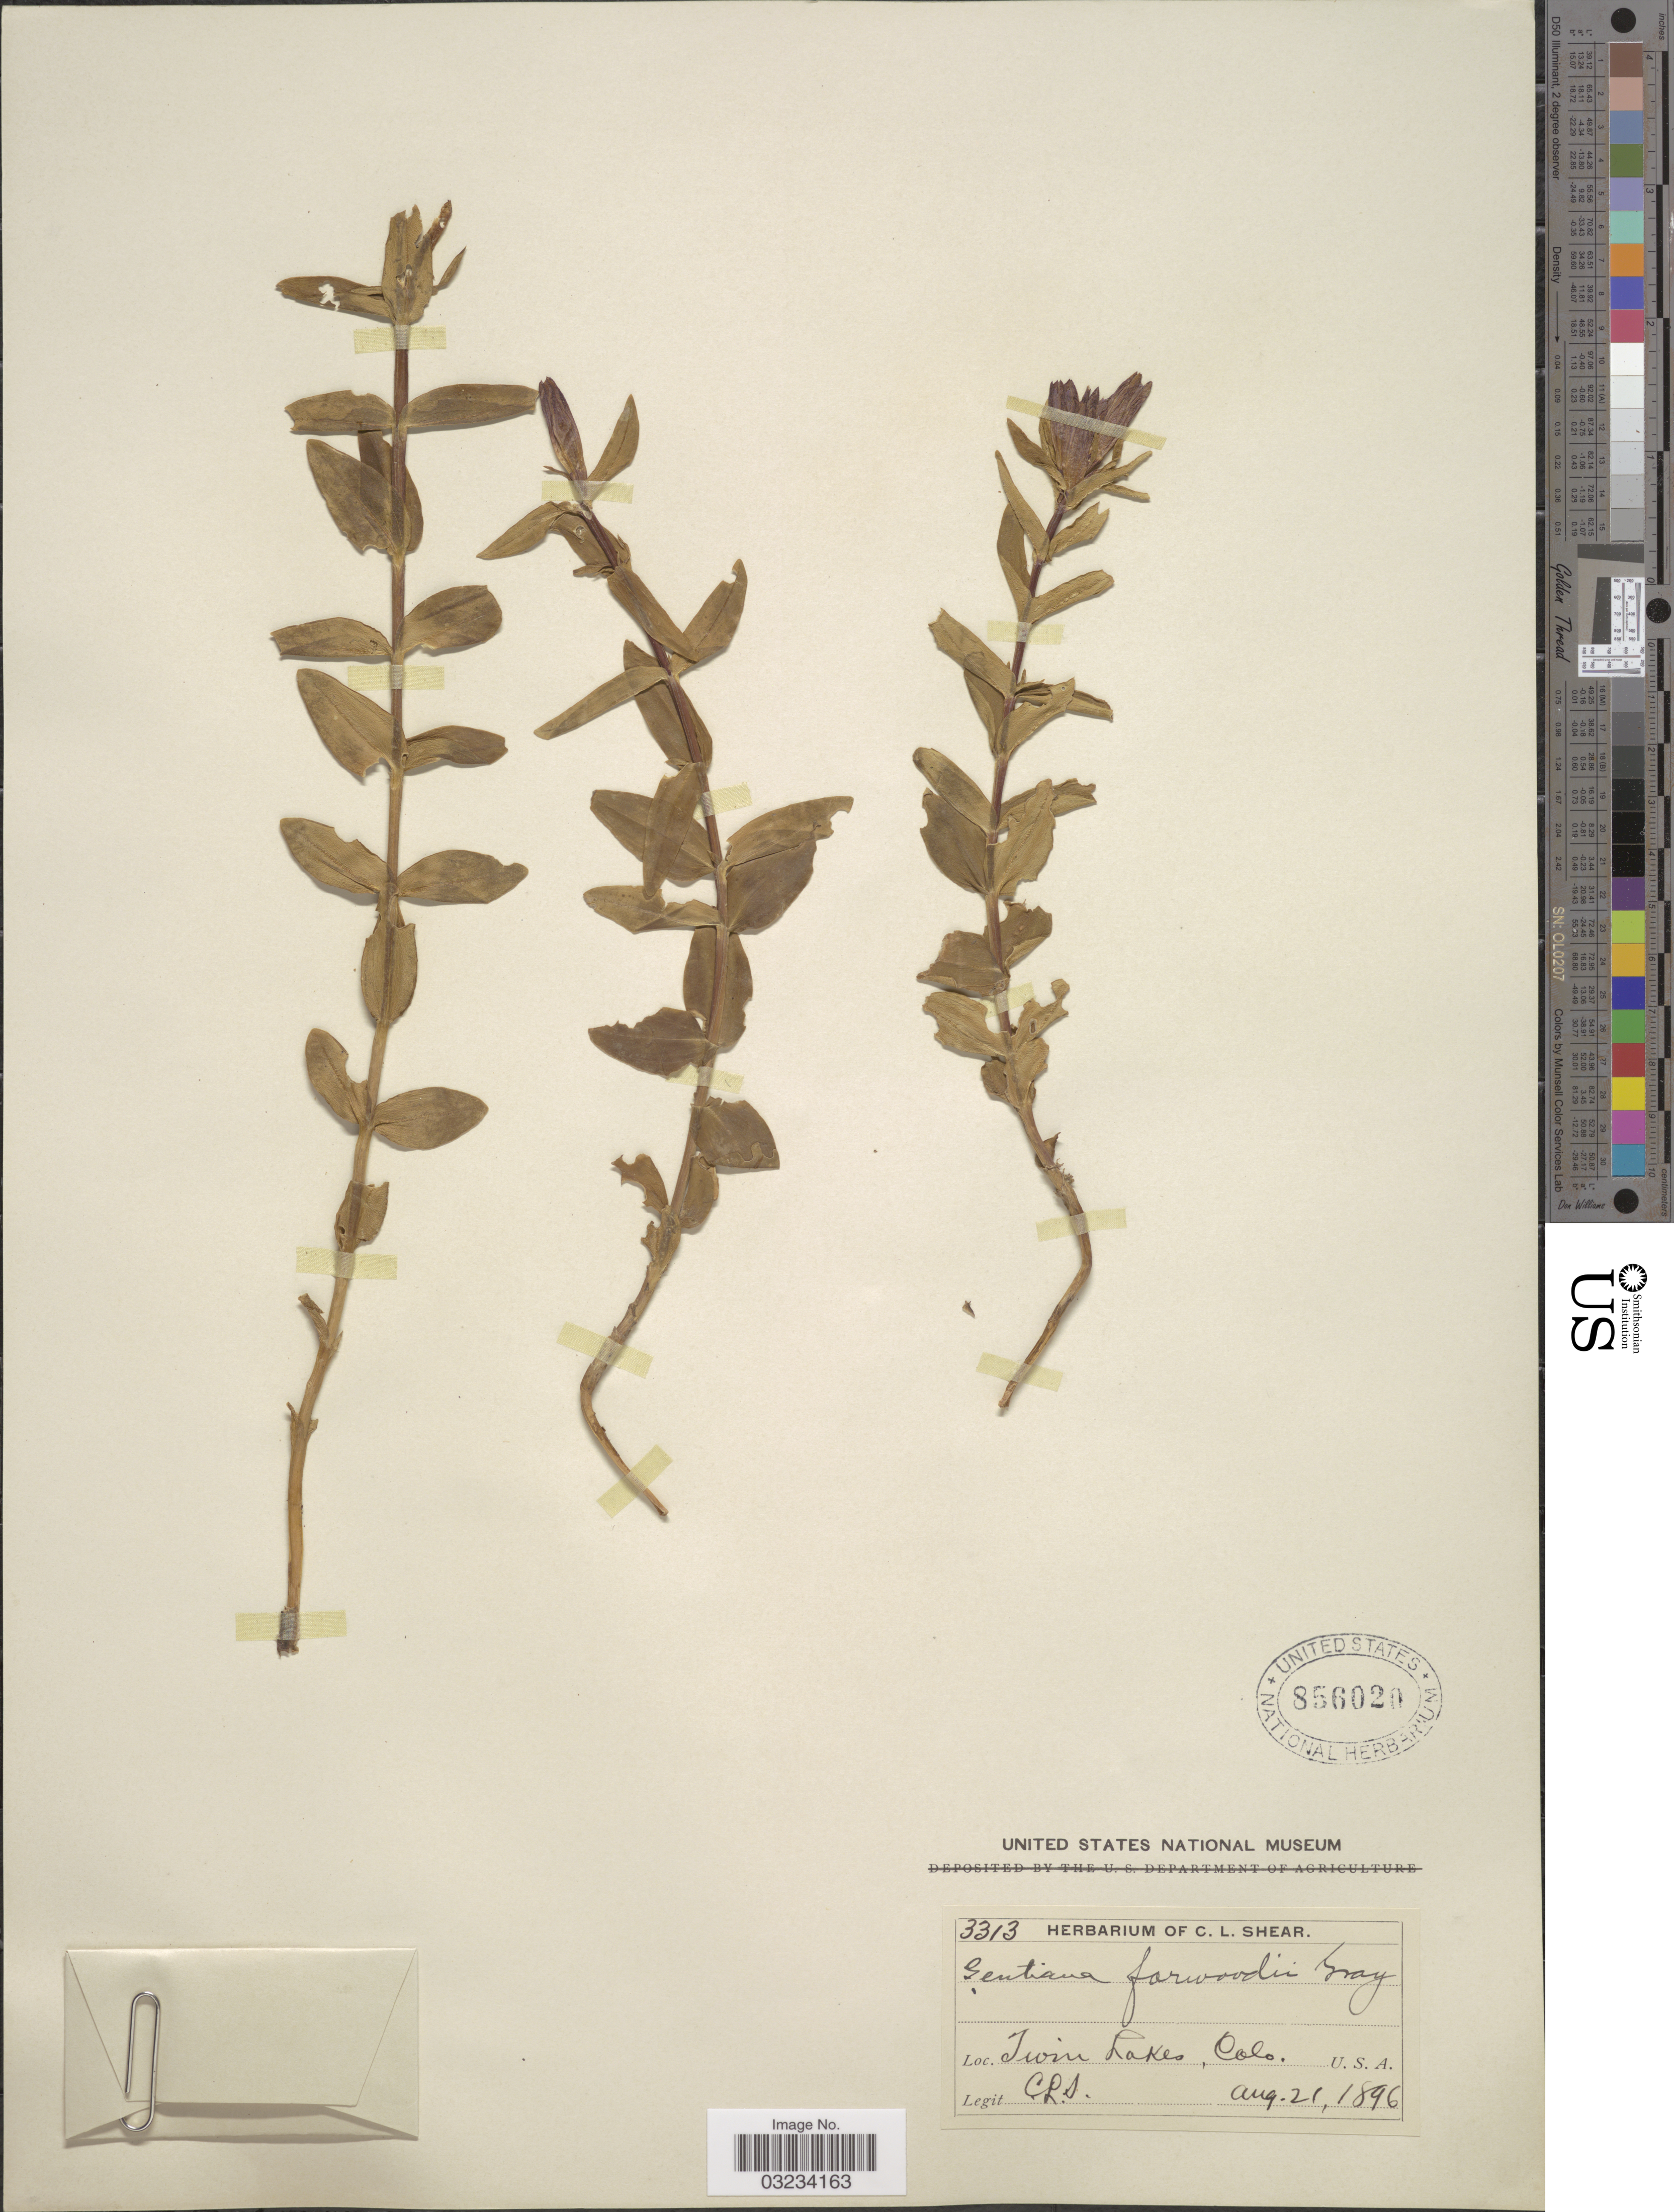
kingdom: Plantae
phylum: Tracheophyta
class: Magnoliopsida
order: Gentianales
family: Gentianaceae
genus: Gentiana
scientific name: Gentiana forwoodii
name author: A. Gray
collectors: C. L. Shear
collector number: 3313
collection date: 1896-08-21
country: United States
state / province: Colorado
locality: Twin Lakes.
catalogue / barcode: US 856020